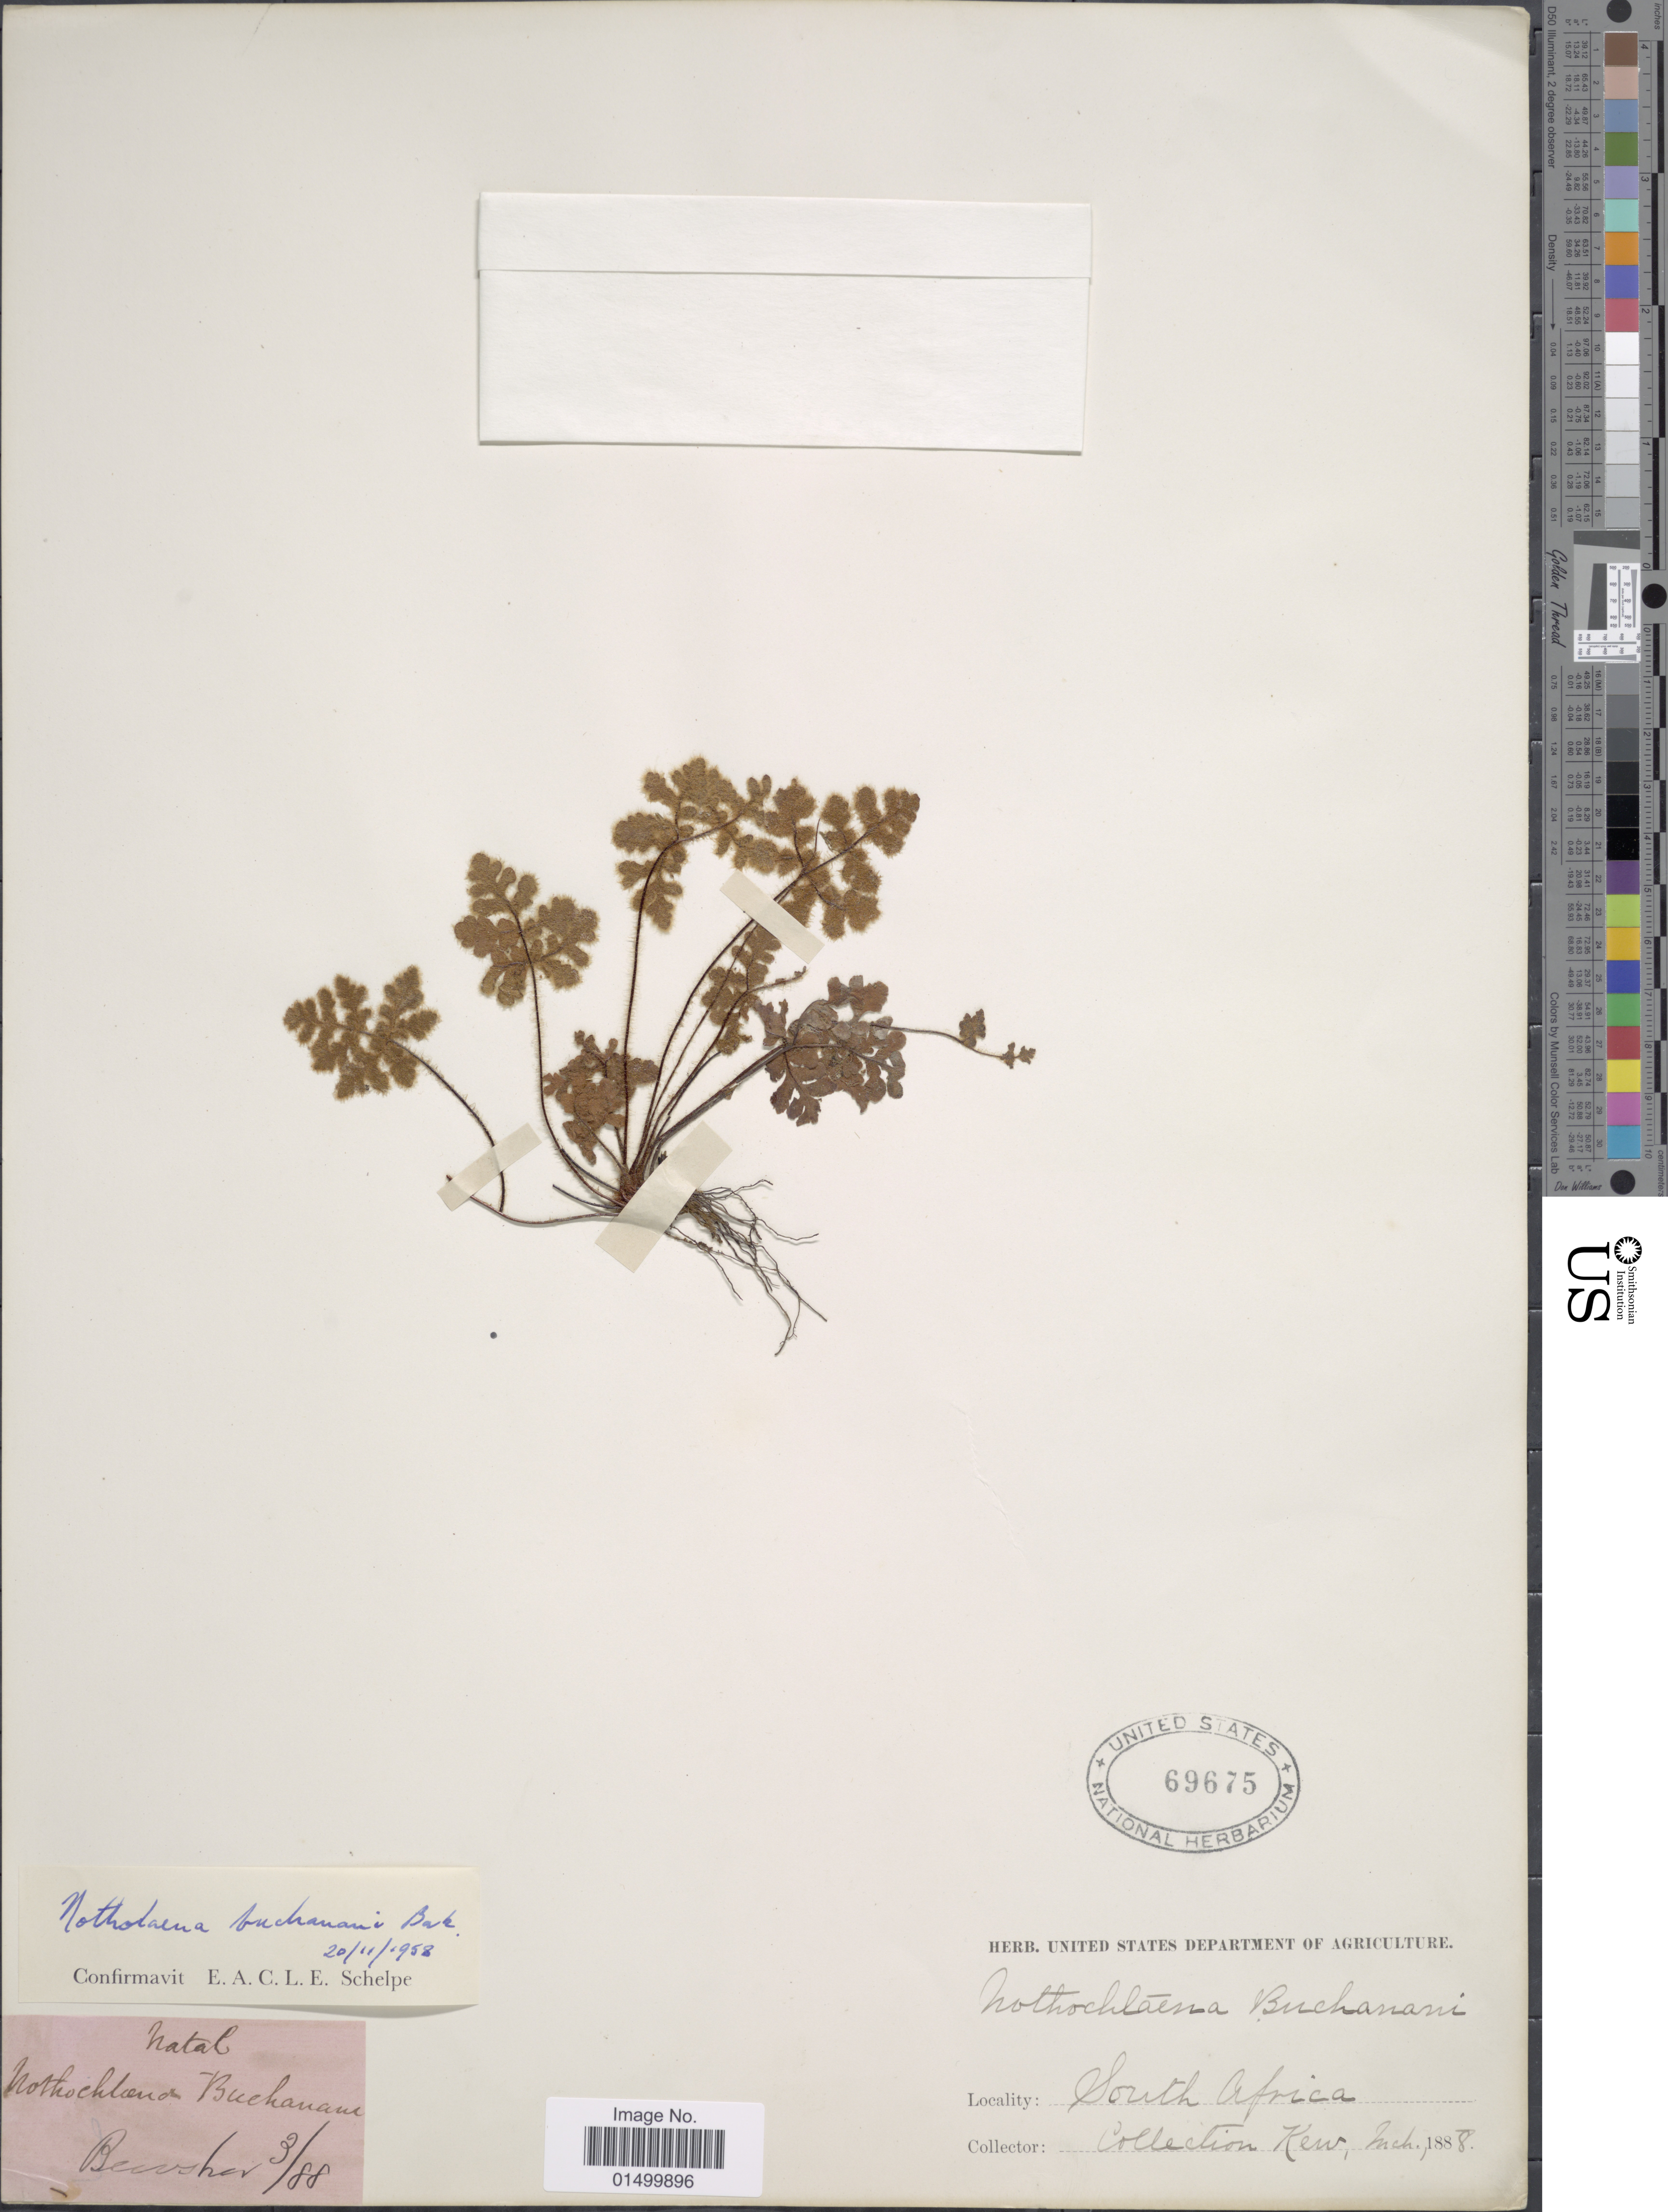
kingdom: Plantae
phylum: Tracheophyta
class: Polypodiopsida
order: Polypodiales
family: Pteridaceae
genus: Cheilanthes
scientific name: Cheilanthes buchananii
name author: Domin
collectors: C. Bewsher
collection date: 1888-03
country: South Africa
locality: Natal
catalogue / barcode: US 69675